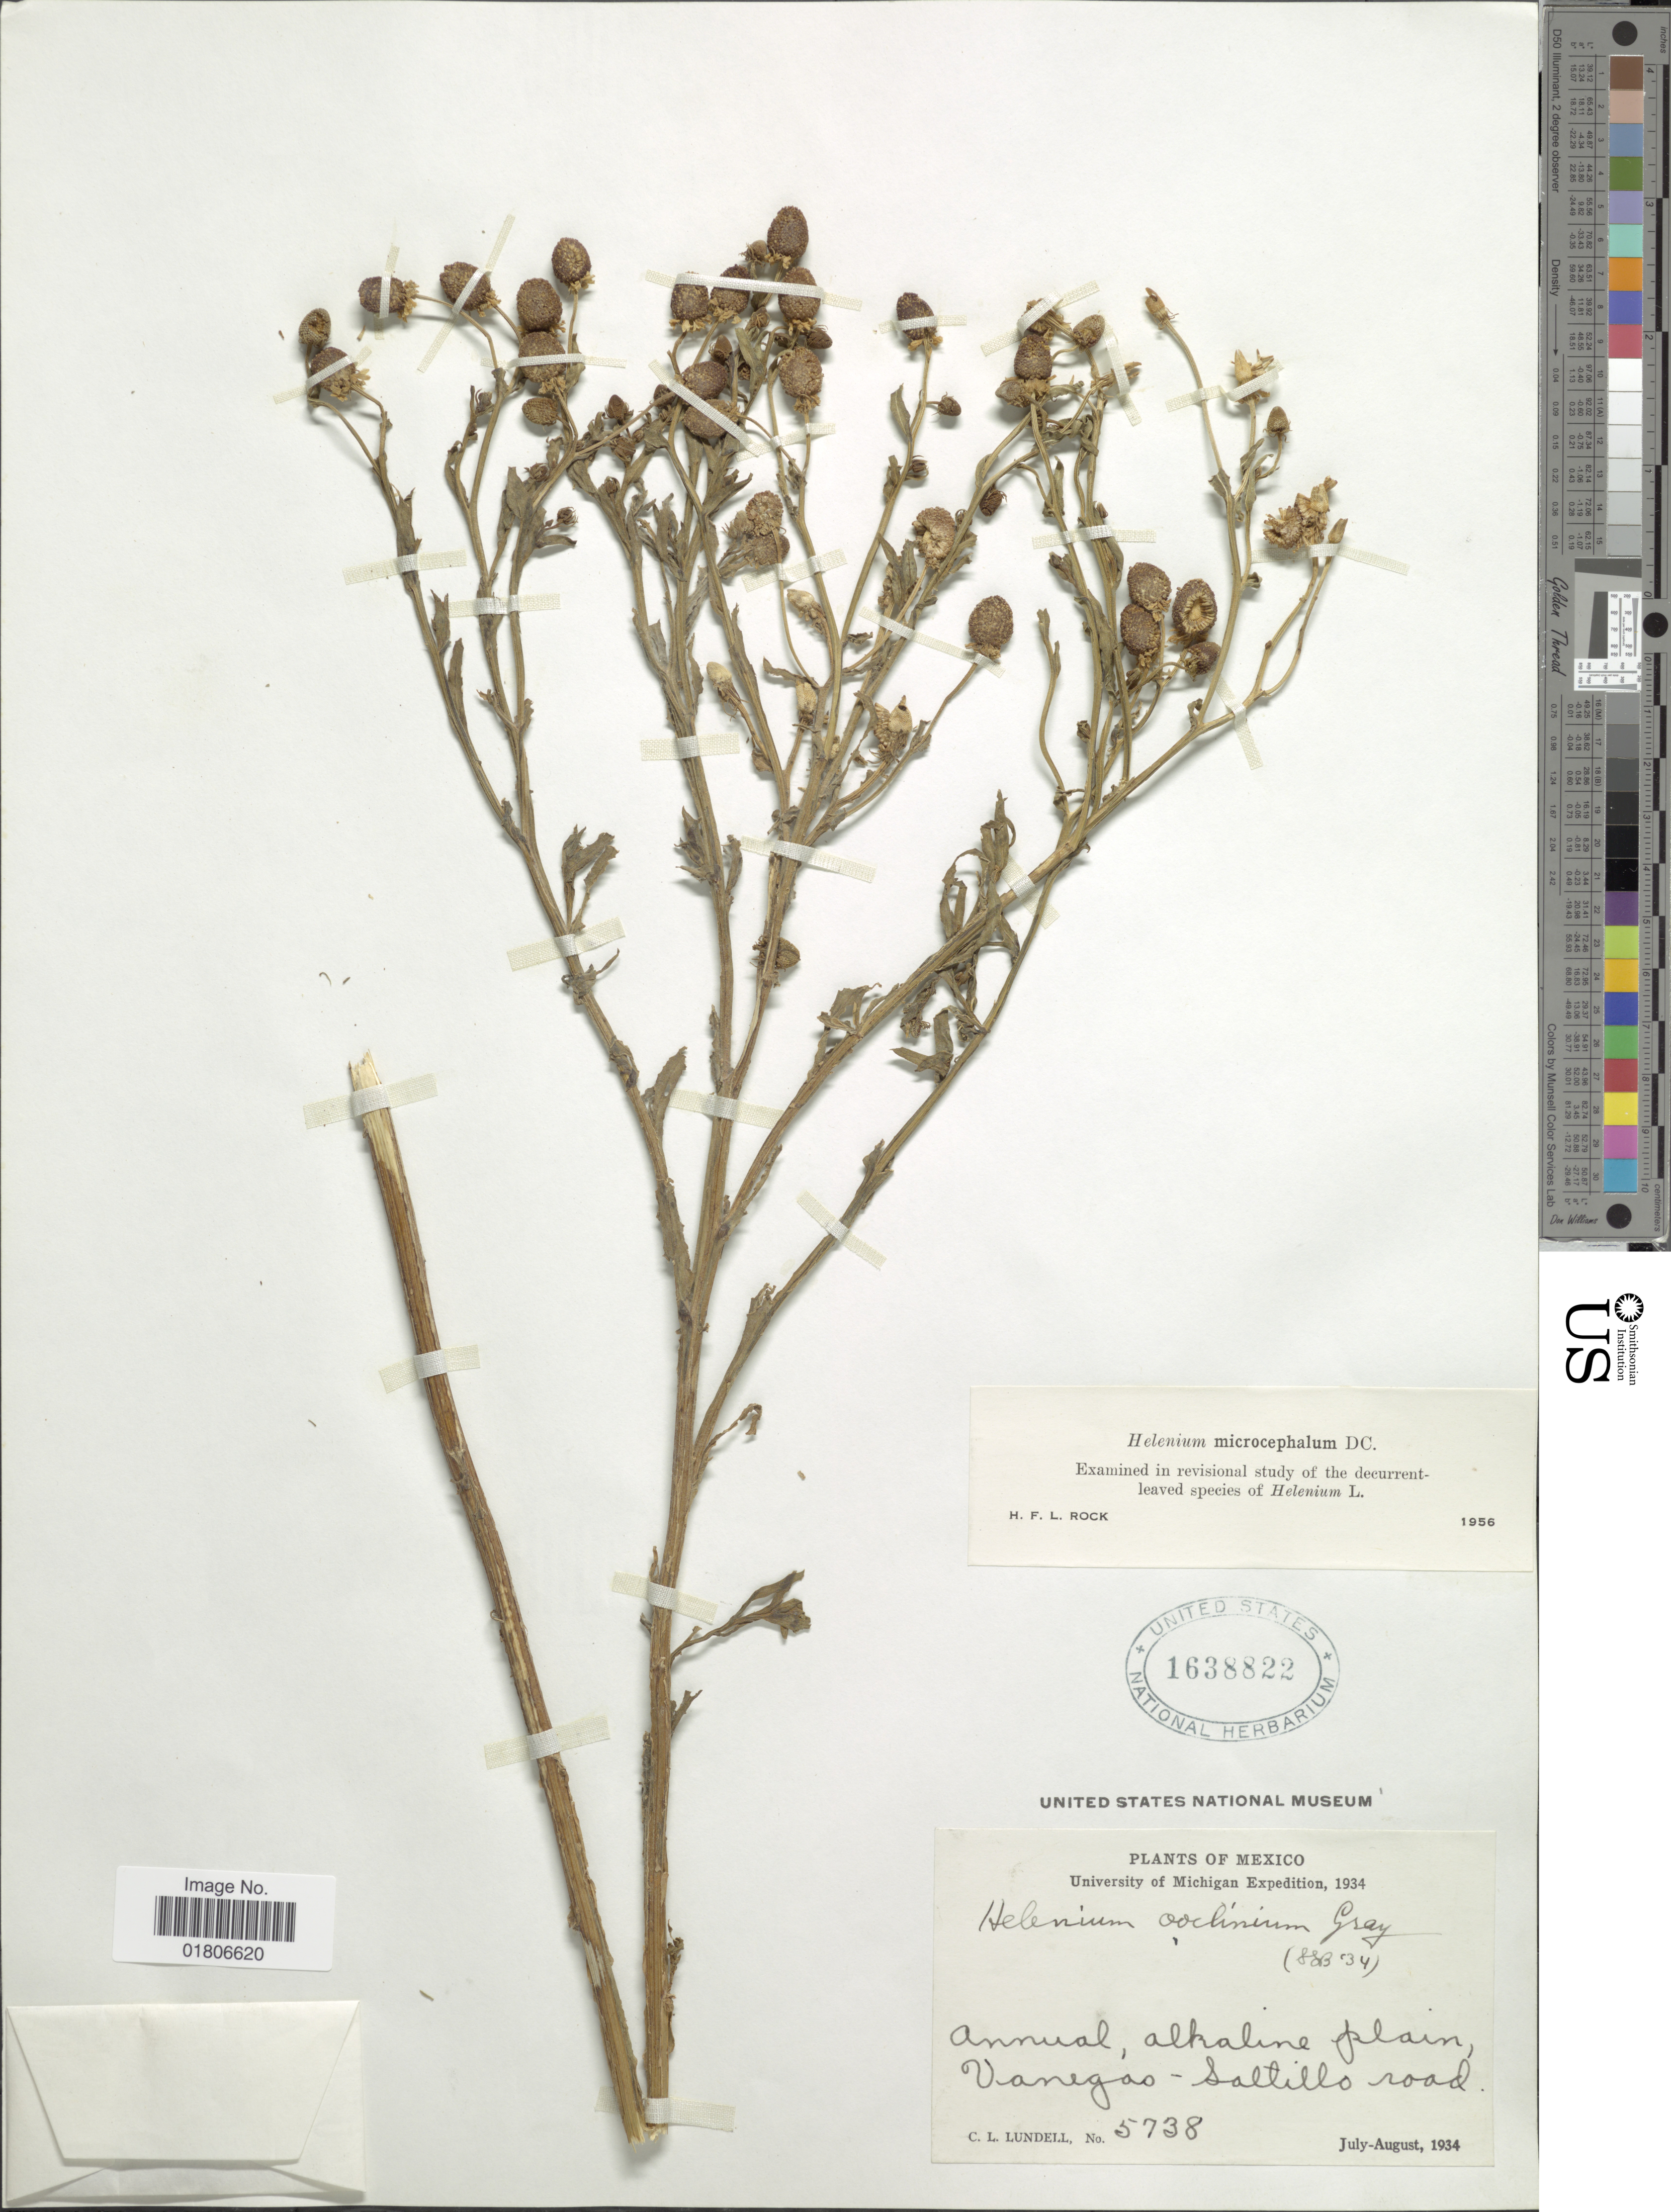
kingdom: Plantae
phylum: Tracheophyta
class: Magnoliopsida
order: Asterales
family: Asteraceae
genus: Helenium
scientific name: Helenium microcephalum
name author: DC.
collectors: C. L. Lundell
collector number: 5738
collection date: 1934-07/1934-08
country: Mexico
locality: Vanegao-Saltillo road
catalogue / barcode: US 1638822